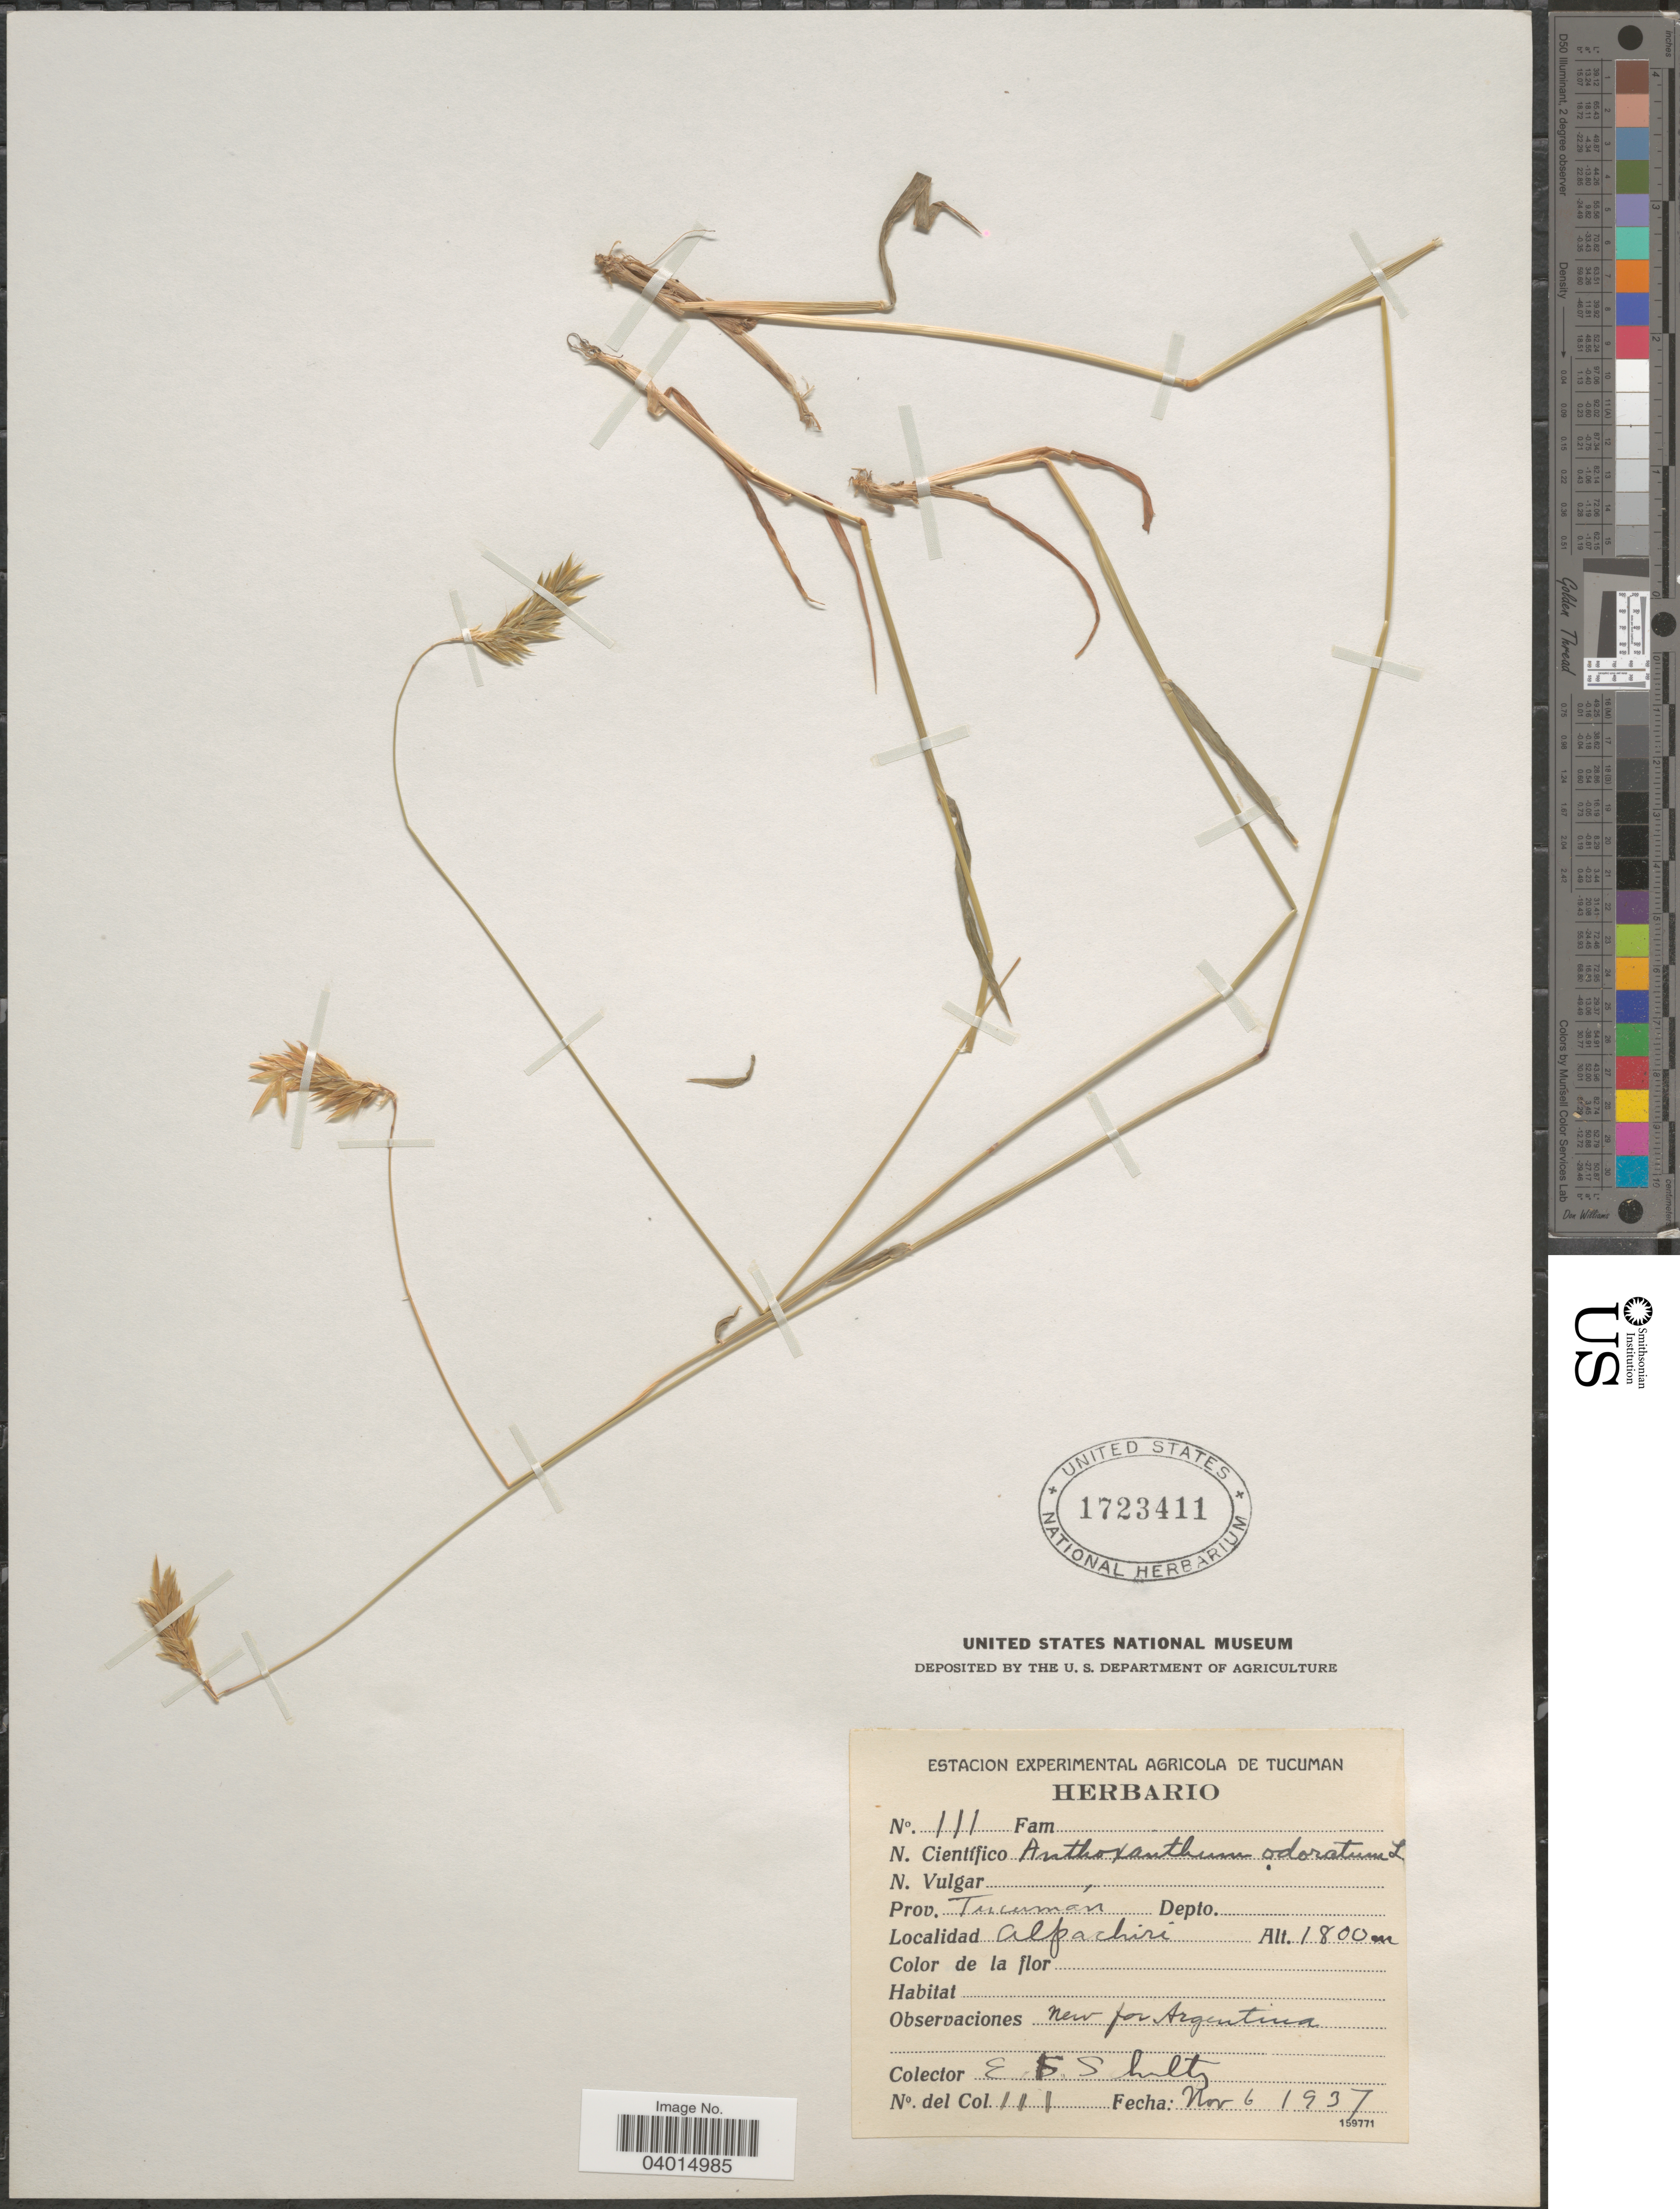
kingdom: Plantae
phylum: Tracheophyta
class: Liliopsida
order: Poales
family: Poaceae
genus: Anthoxanthum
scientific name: Anthoxanthum odoratum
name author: L.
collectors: E. Schultz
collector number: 111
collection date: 1937-11-06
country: Argentina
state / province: Tucuman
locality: Alpachiri.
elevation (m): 1800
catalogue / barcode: US 1723411